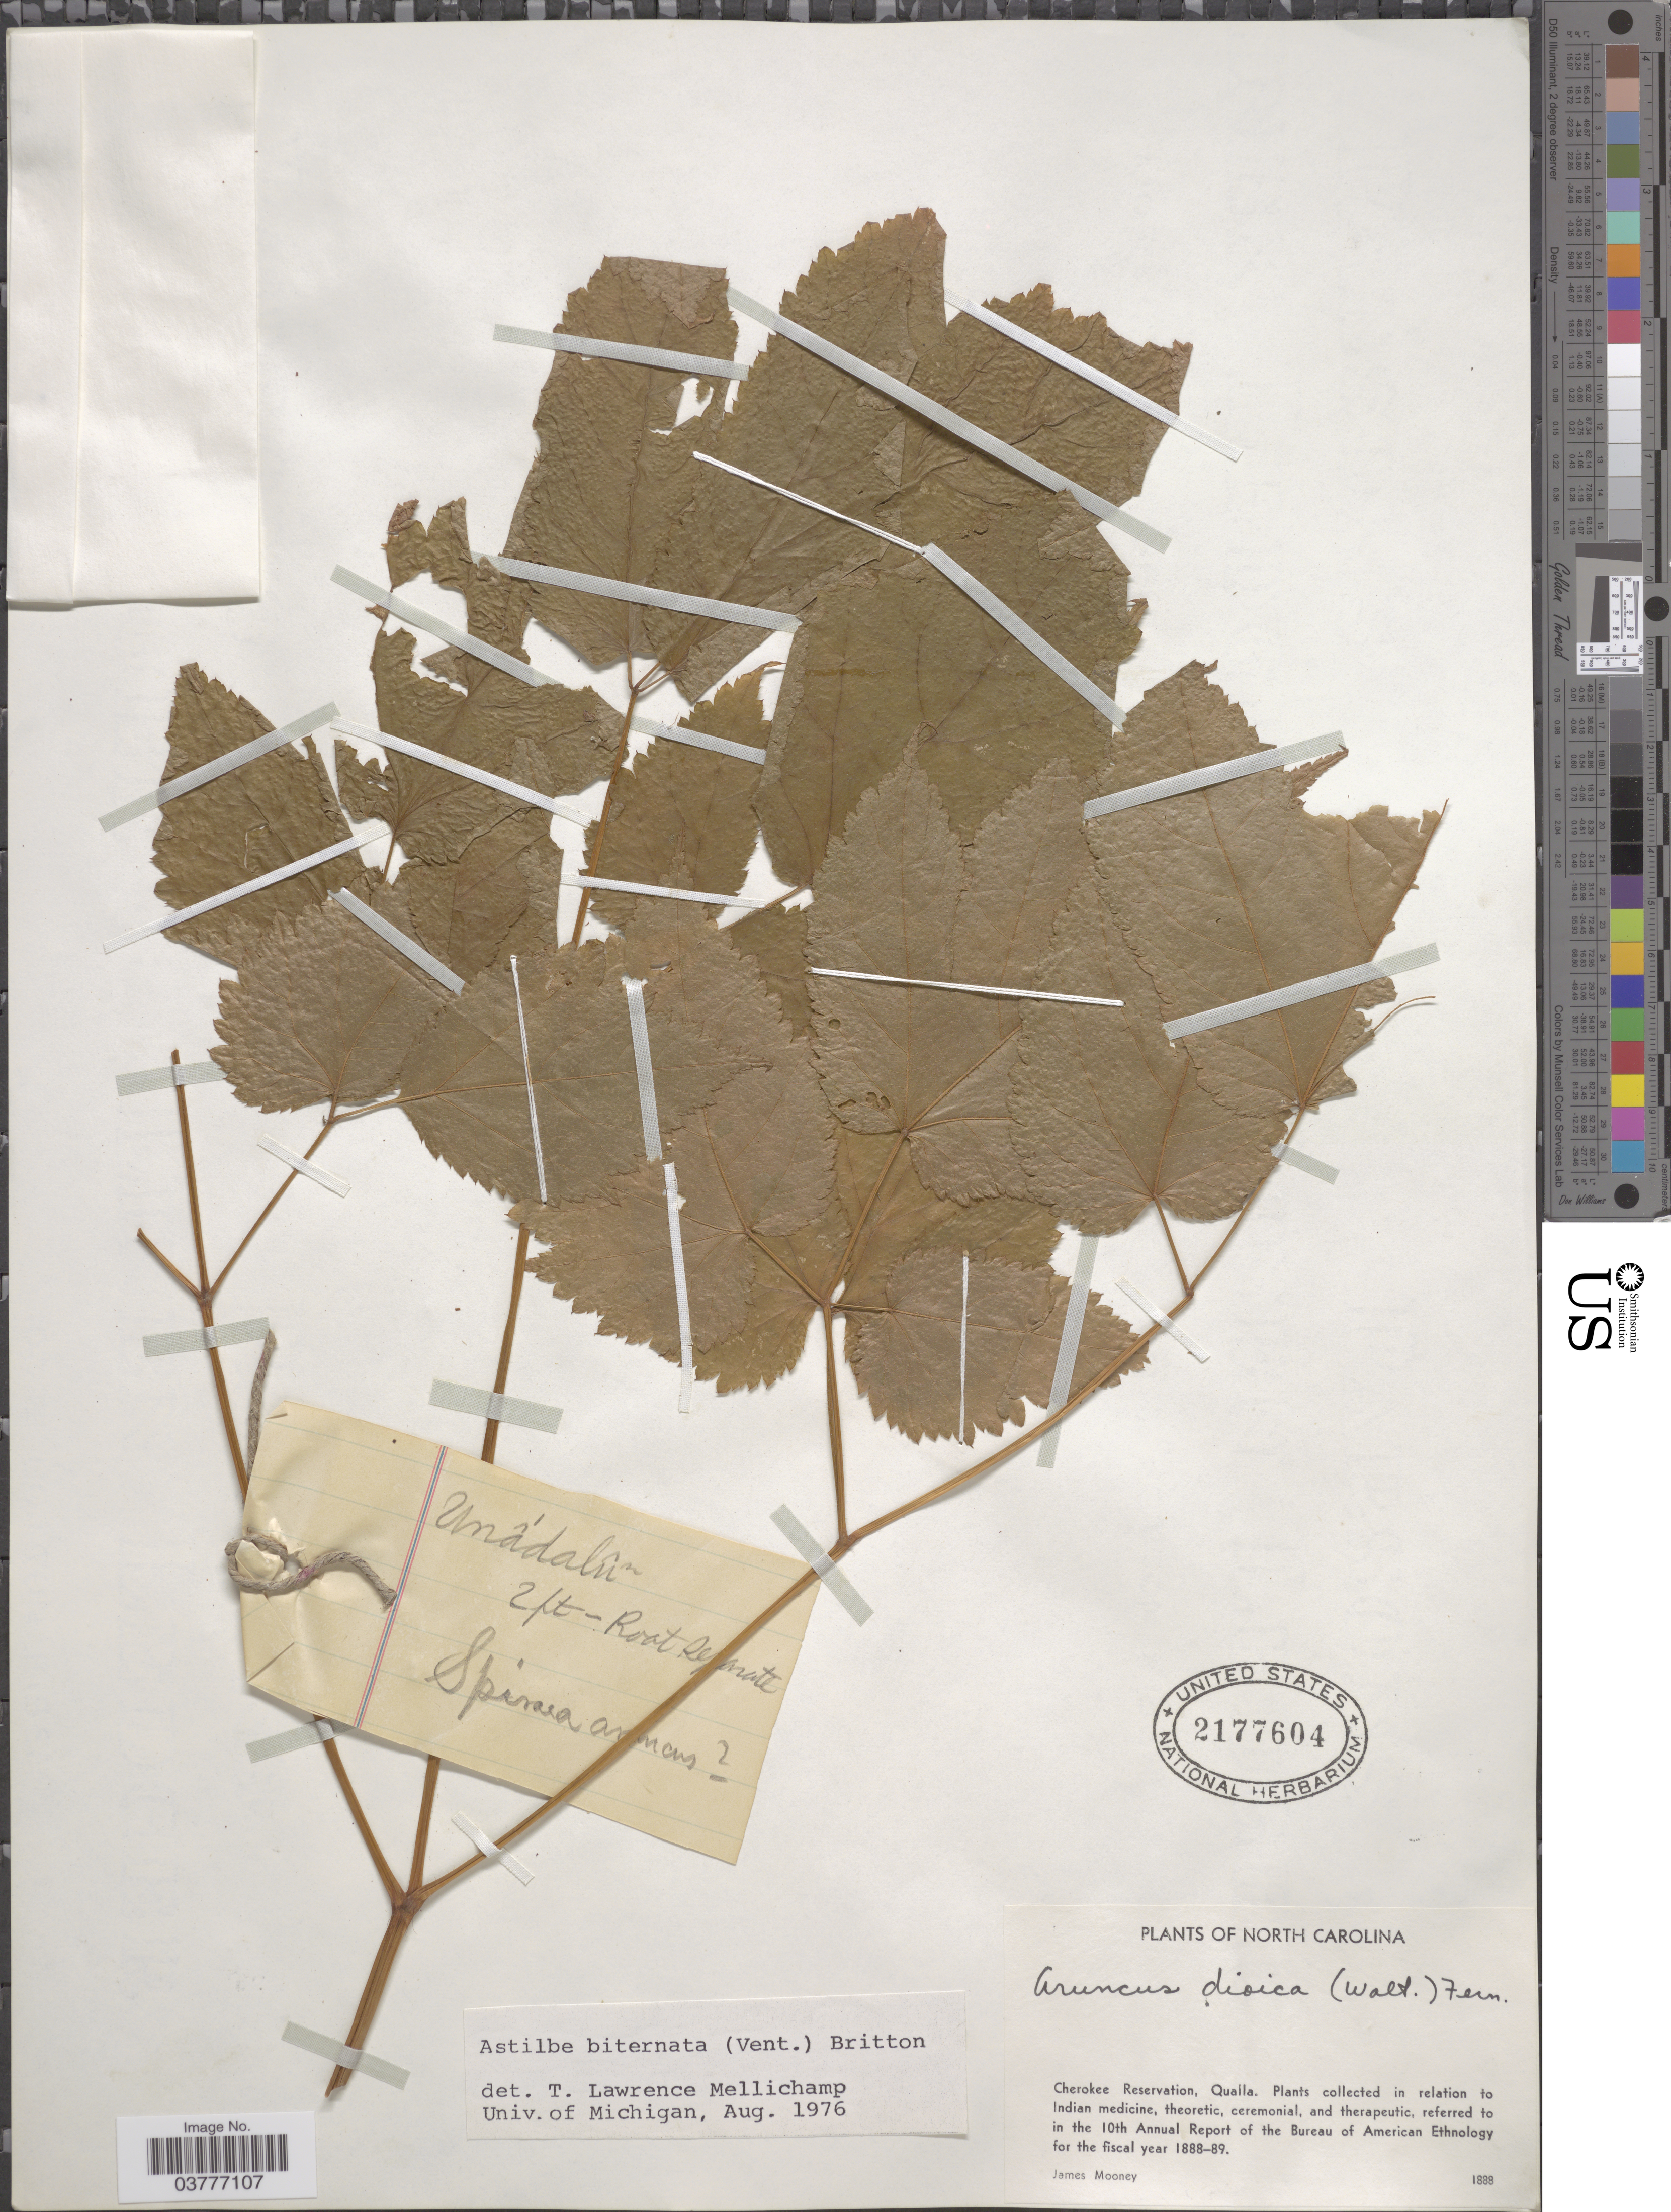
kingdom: Plantae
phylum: Tracheophyta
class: Magnoliopsida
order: Saxifragales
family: Saxifragaceae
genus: Astilbe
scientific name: Astilbe biternata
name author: (Vent.) Britton ex Kearney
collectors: J. Mooney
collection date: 1888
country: United States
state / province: North Carolina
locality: Cherokee Reservation, Qualla.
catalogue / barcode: US 2177604